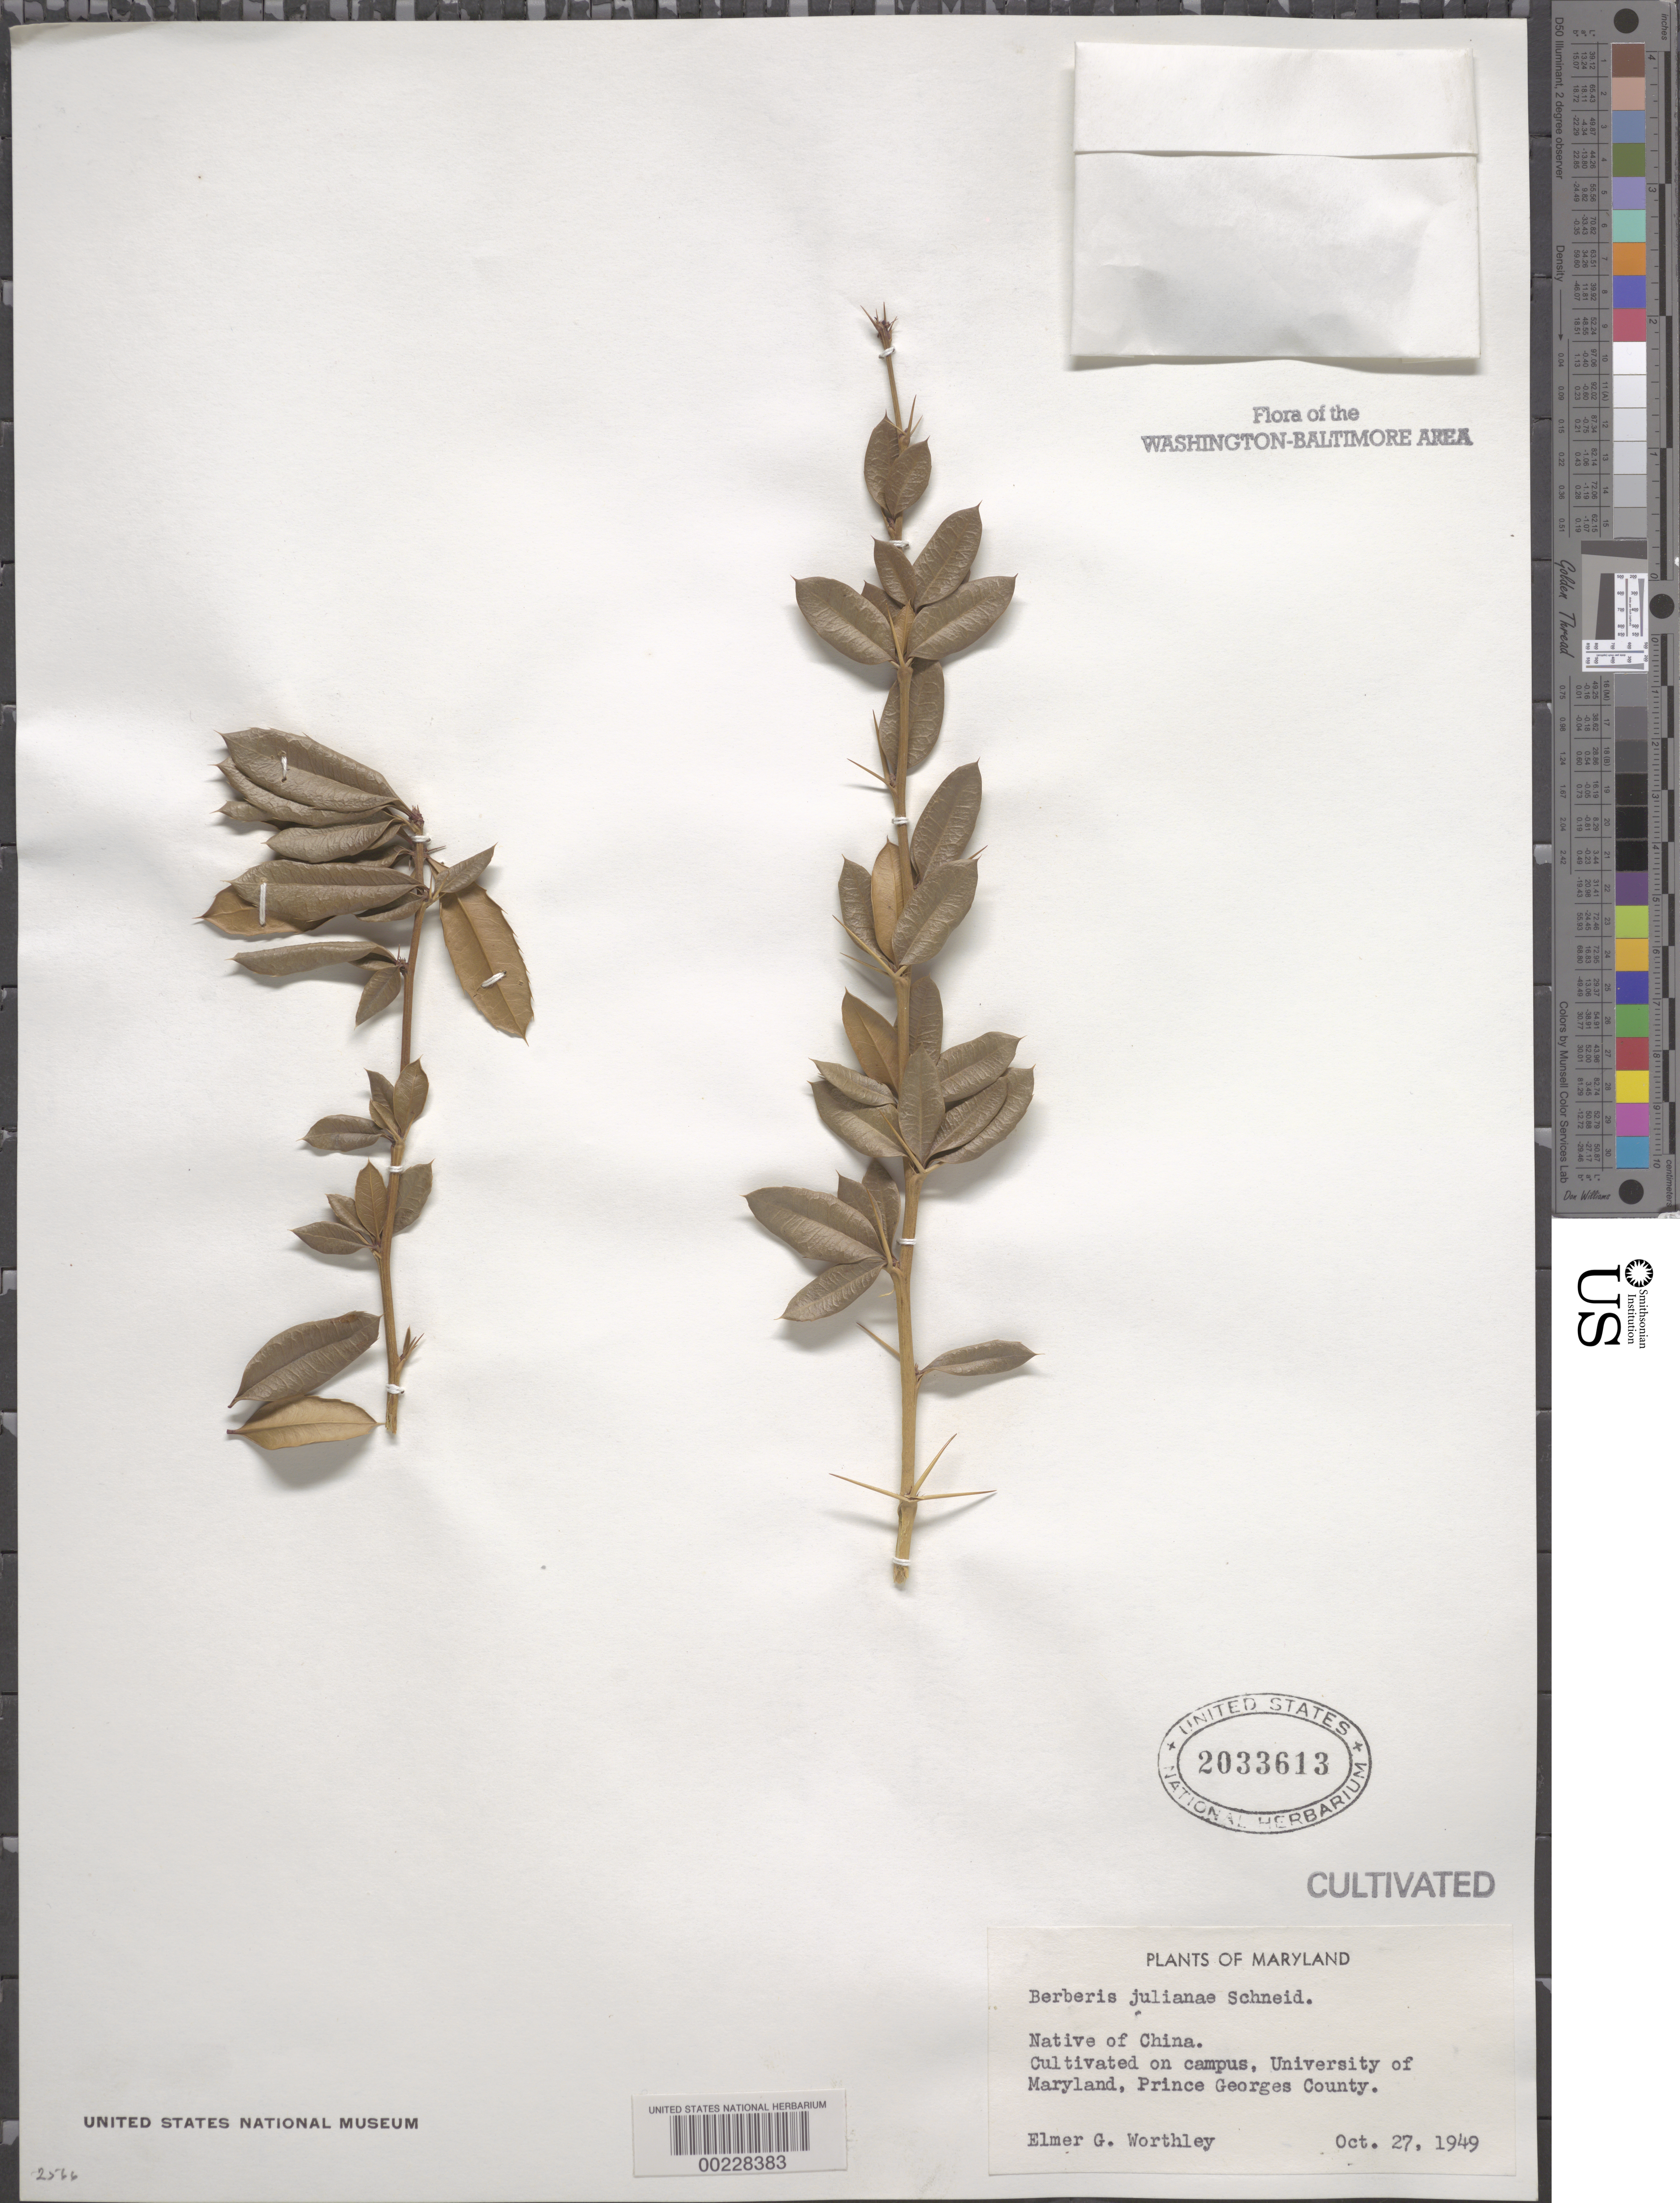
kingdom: Plantae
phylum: Tracheophyta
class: Magnoliopsida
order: Ranunculales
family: Berberidaceae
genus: Berberis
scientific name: Berberis julianae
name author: C.K. Schneid. in Sarg.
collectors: E. Worthley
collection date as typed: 27 Oct 1949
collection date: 1949-10-27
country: United States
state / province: Maryland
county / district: Prince George's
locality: University of Maryland, Campus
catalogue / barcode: US 2033613